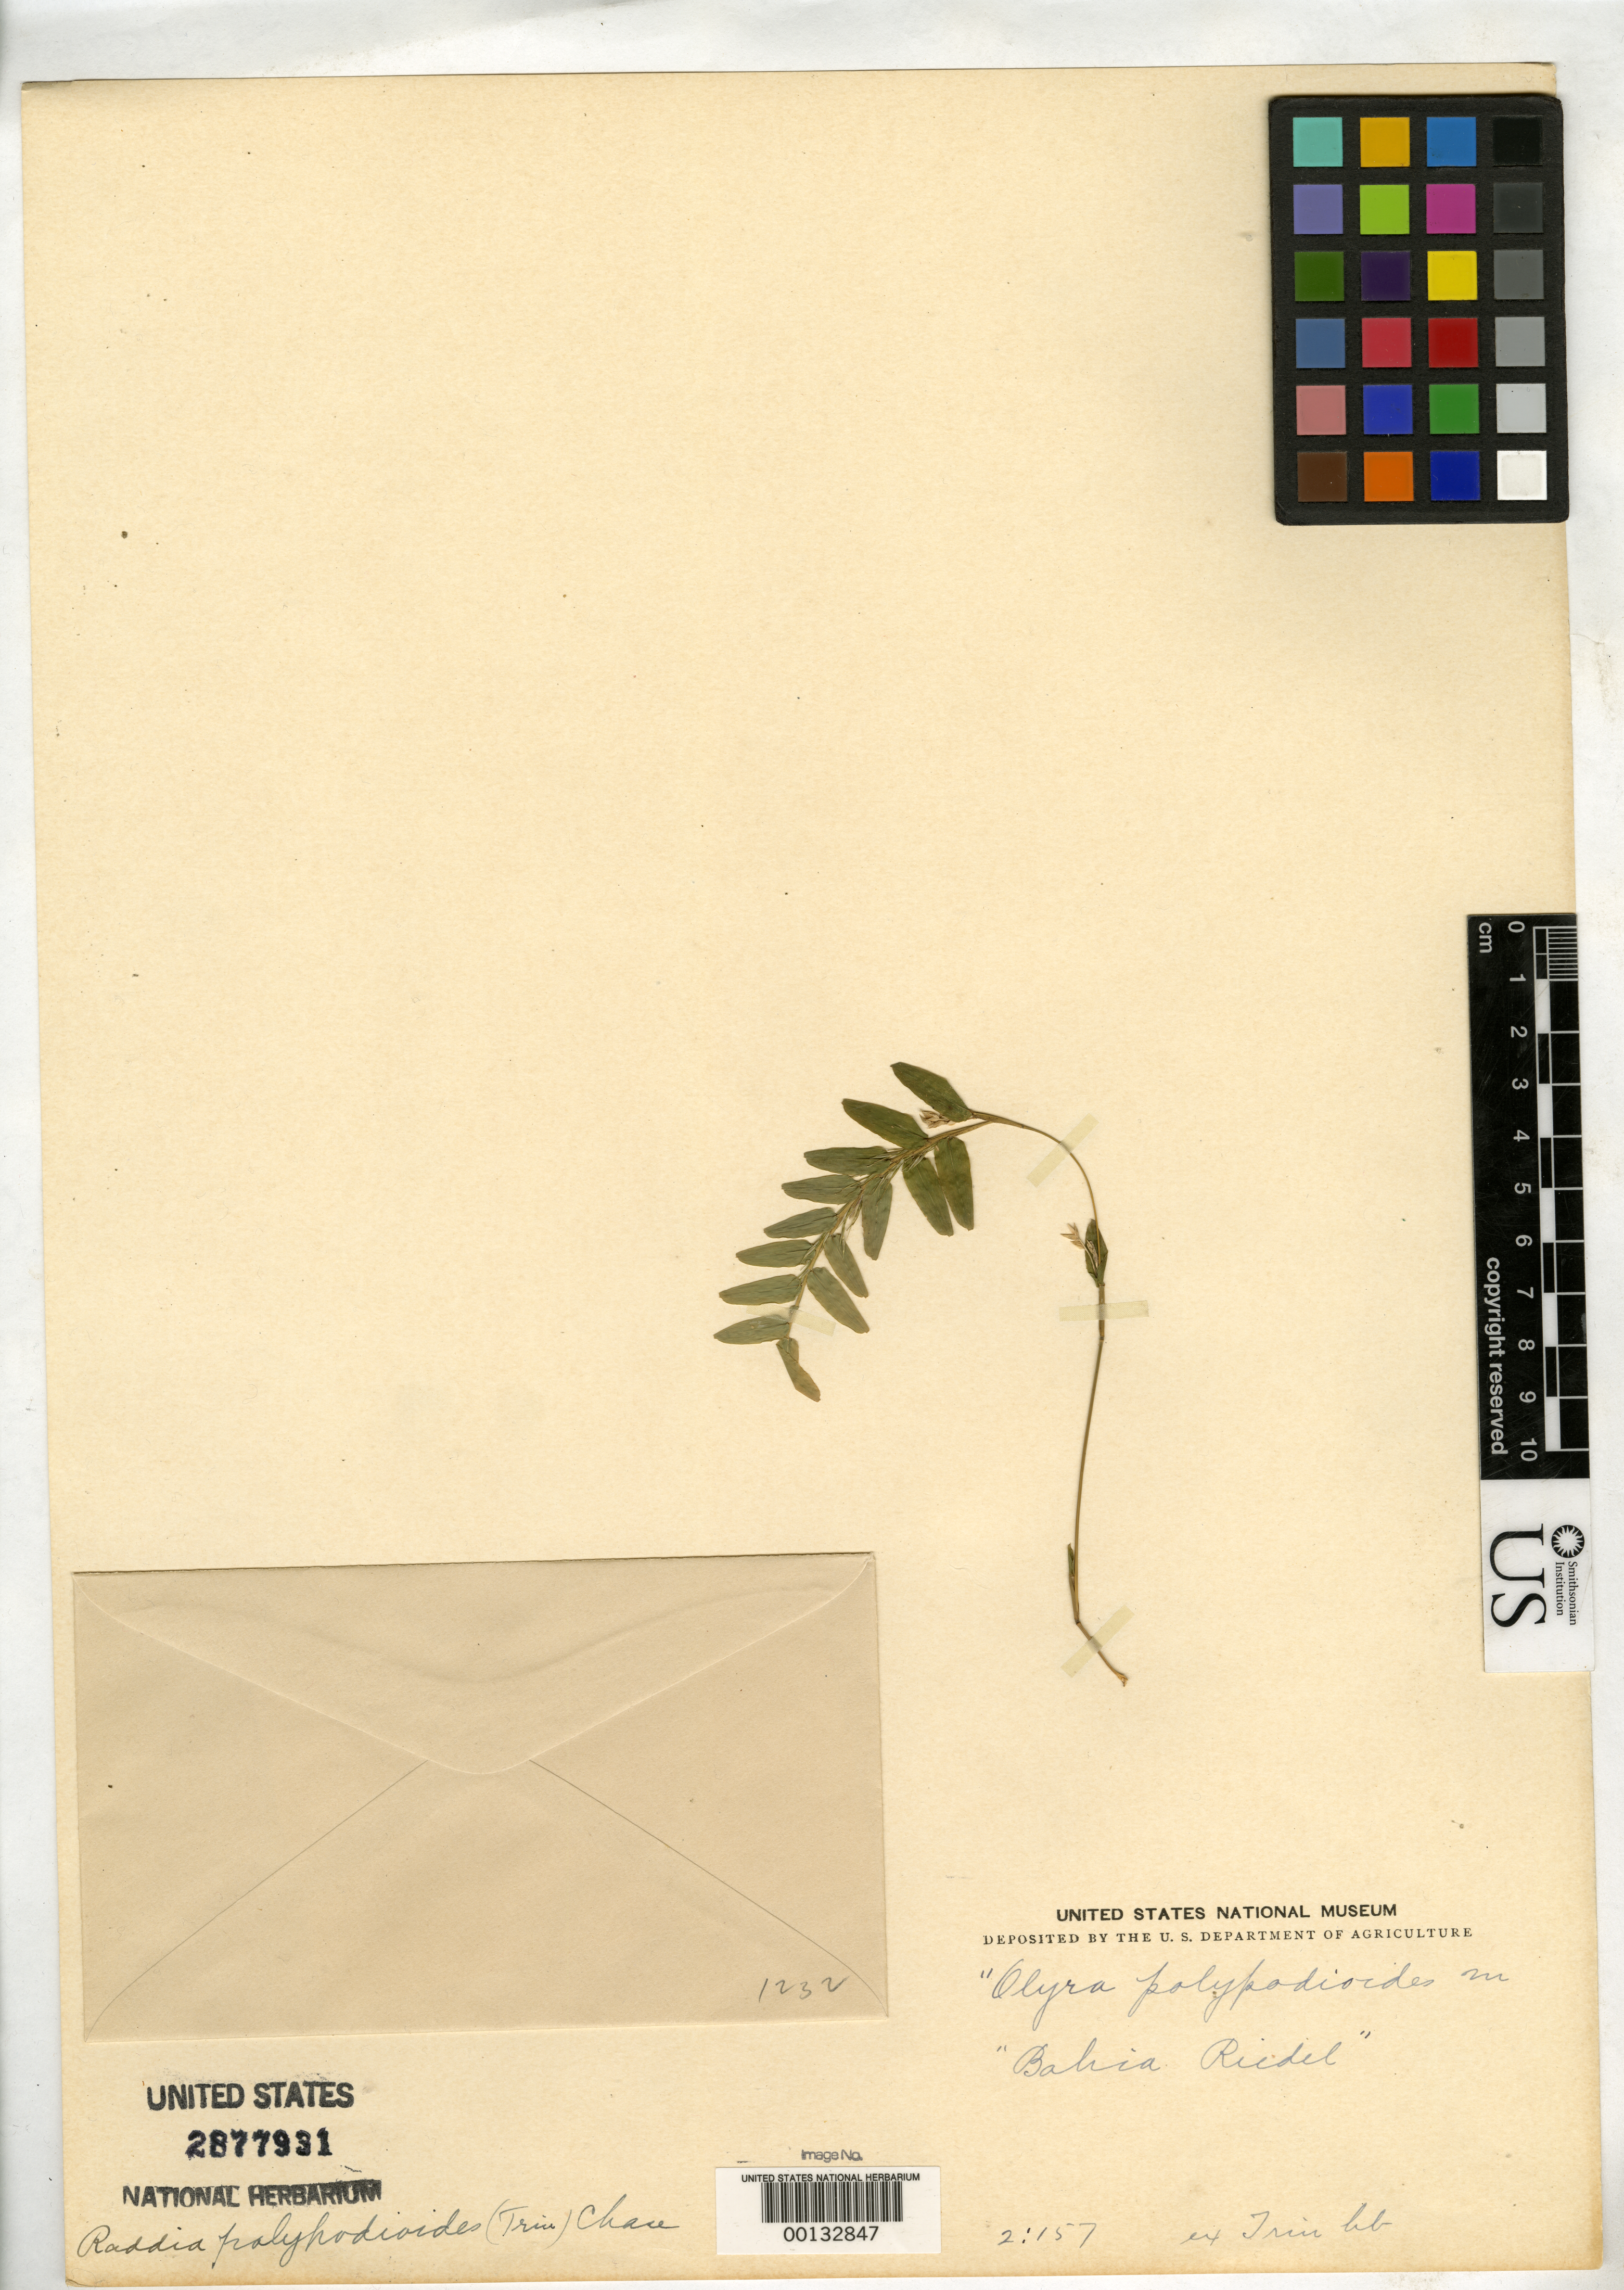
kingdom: Plantae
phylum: Tracheophyta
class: Liliopsida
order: Poales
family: Poaceae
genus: Olyra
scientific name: Olyra polypodioides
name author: Trin.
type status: Type Collection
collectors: L. Riedel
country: Brazil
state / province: Bahia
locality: North of Esplanda city on road to Jaquera.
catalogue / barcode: US 2877931